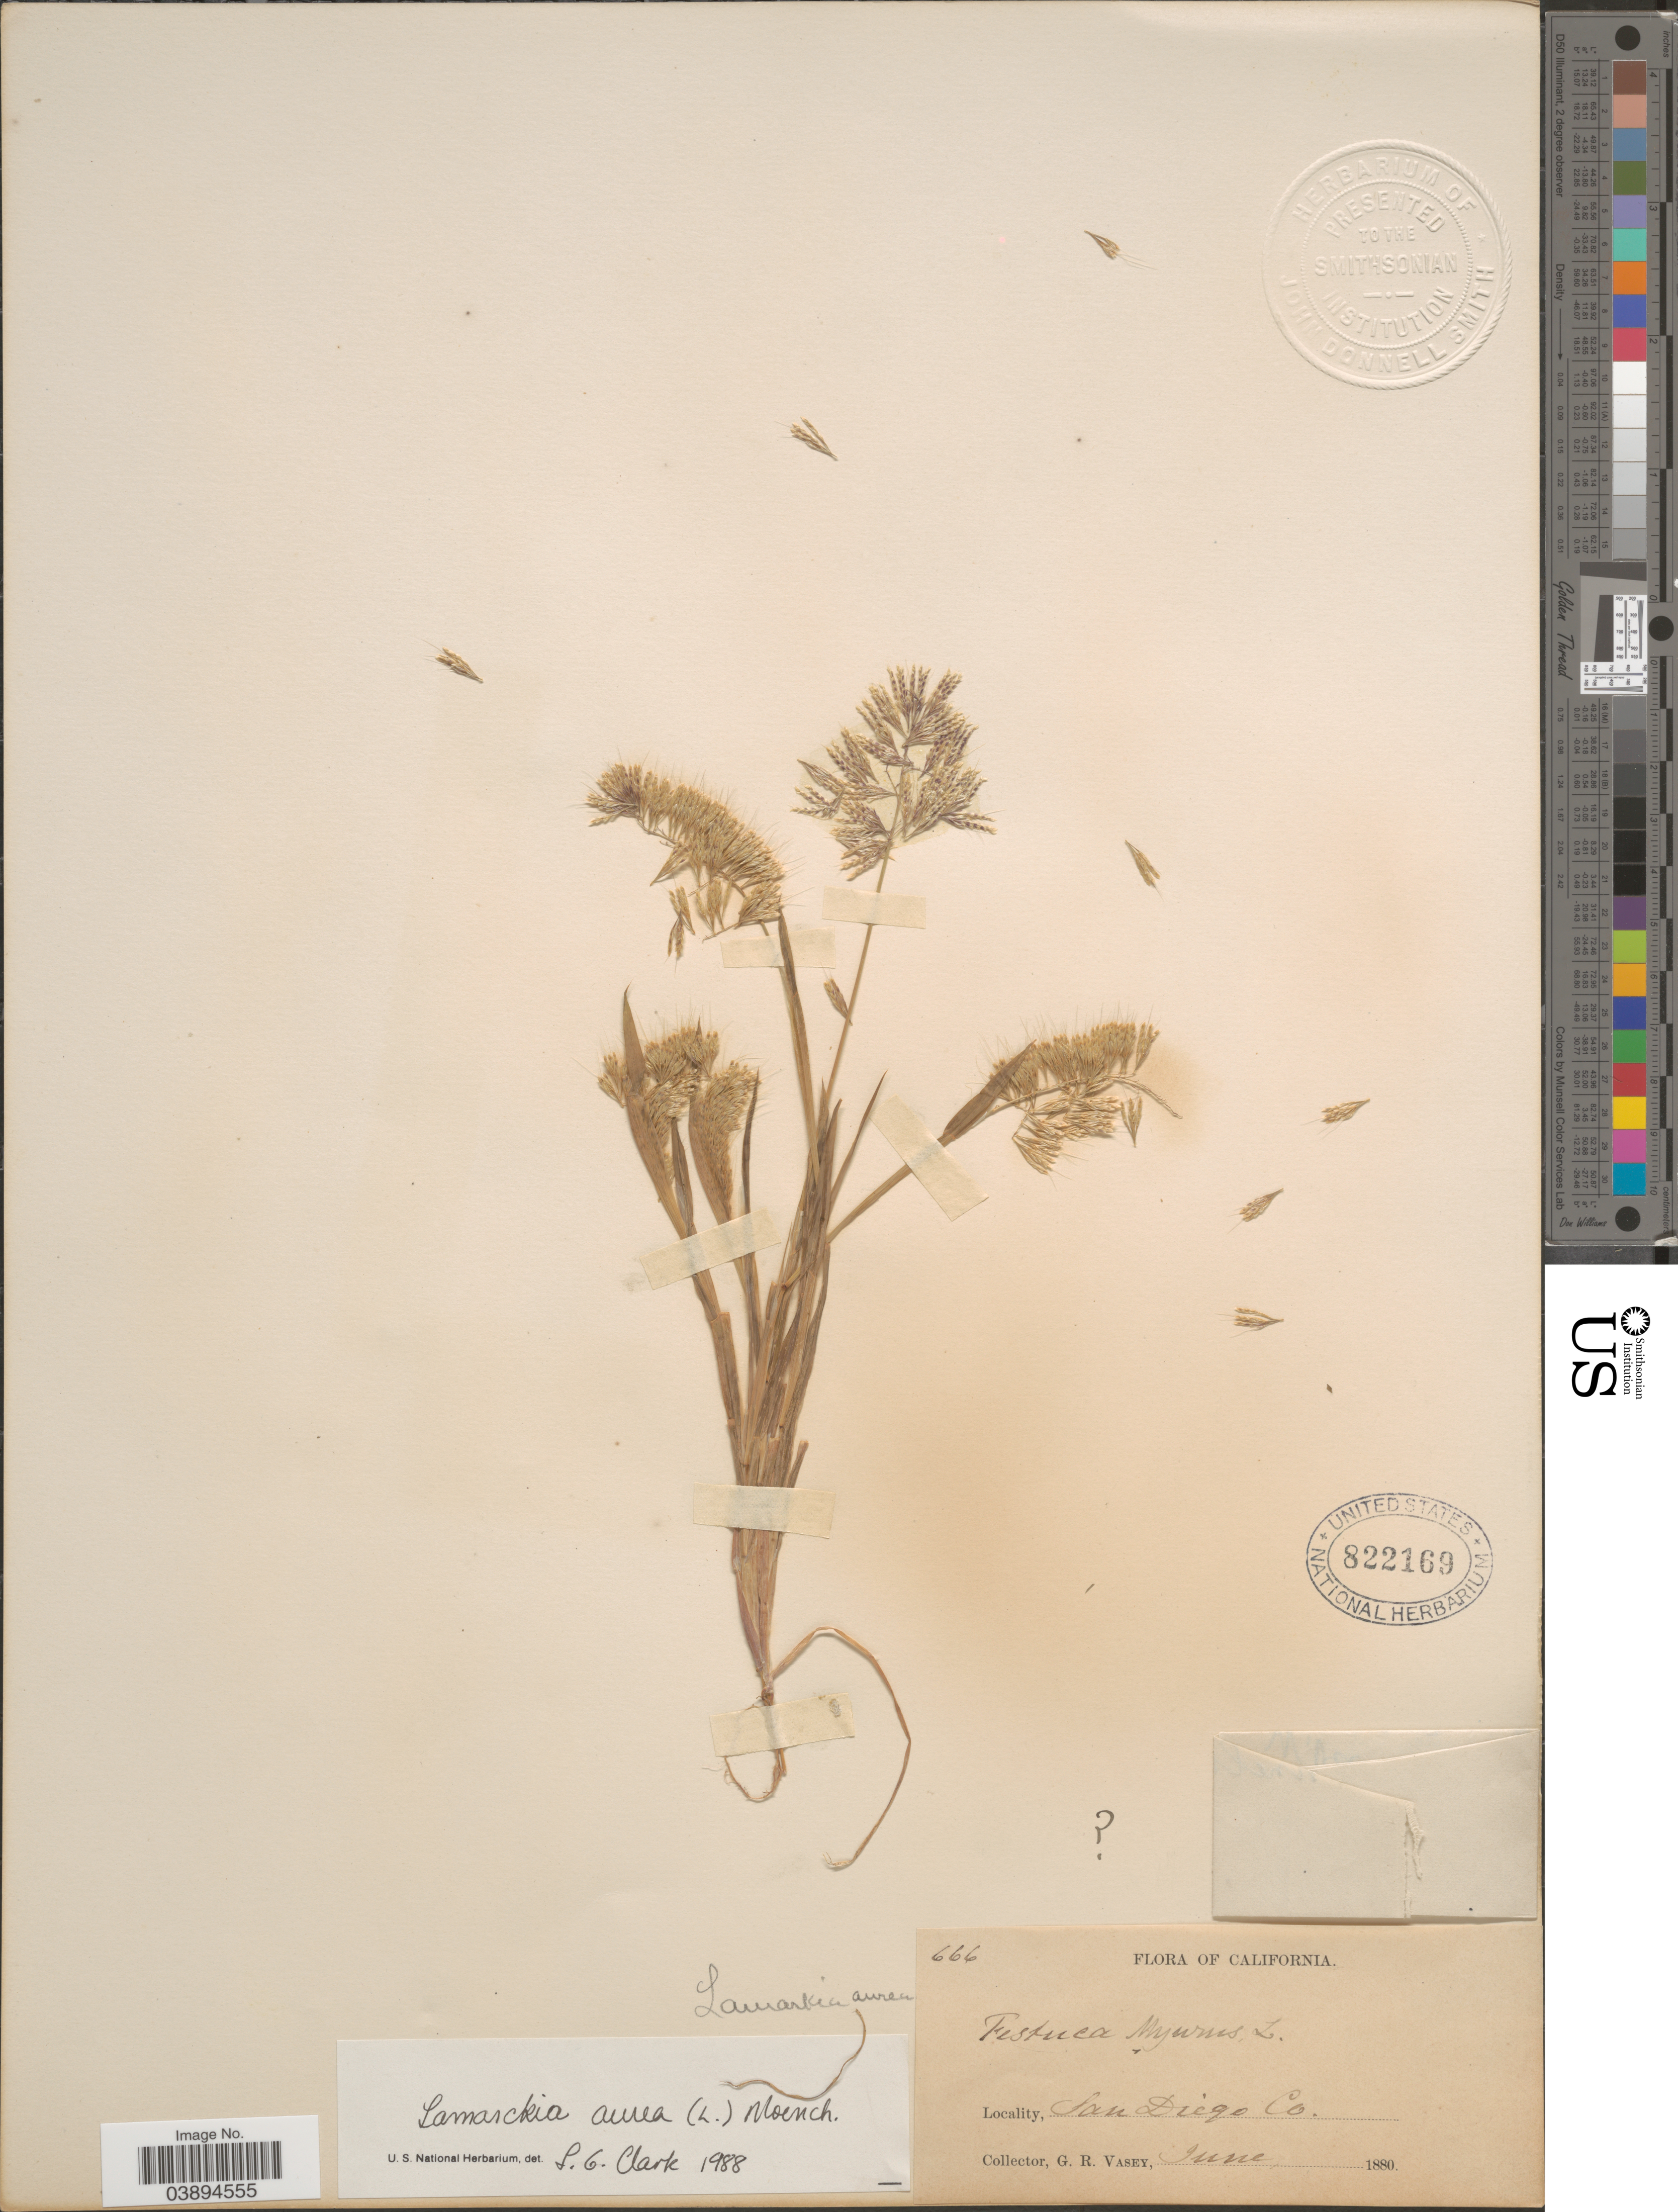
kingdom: Plantae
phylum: Tracheophyta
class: Liliopsida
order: Poales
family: Poaceae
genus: Lamarckia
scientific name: Lamarckia aurea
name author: (L.) Moench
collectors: G. R. Vasey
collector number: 666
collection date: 1880-06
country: United States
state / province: California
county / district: San Diego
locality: San Diego Co.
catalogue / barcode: US 822169